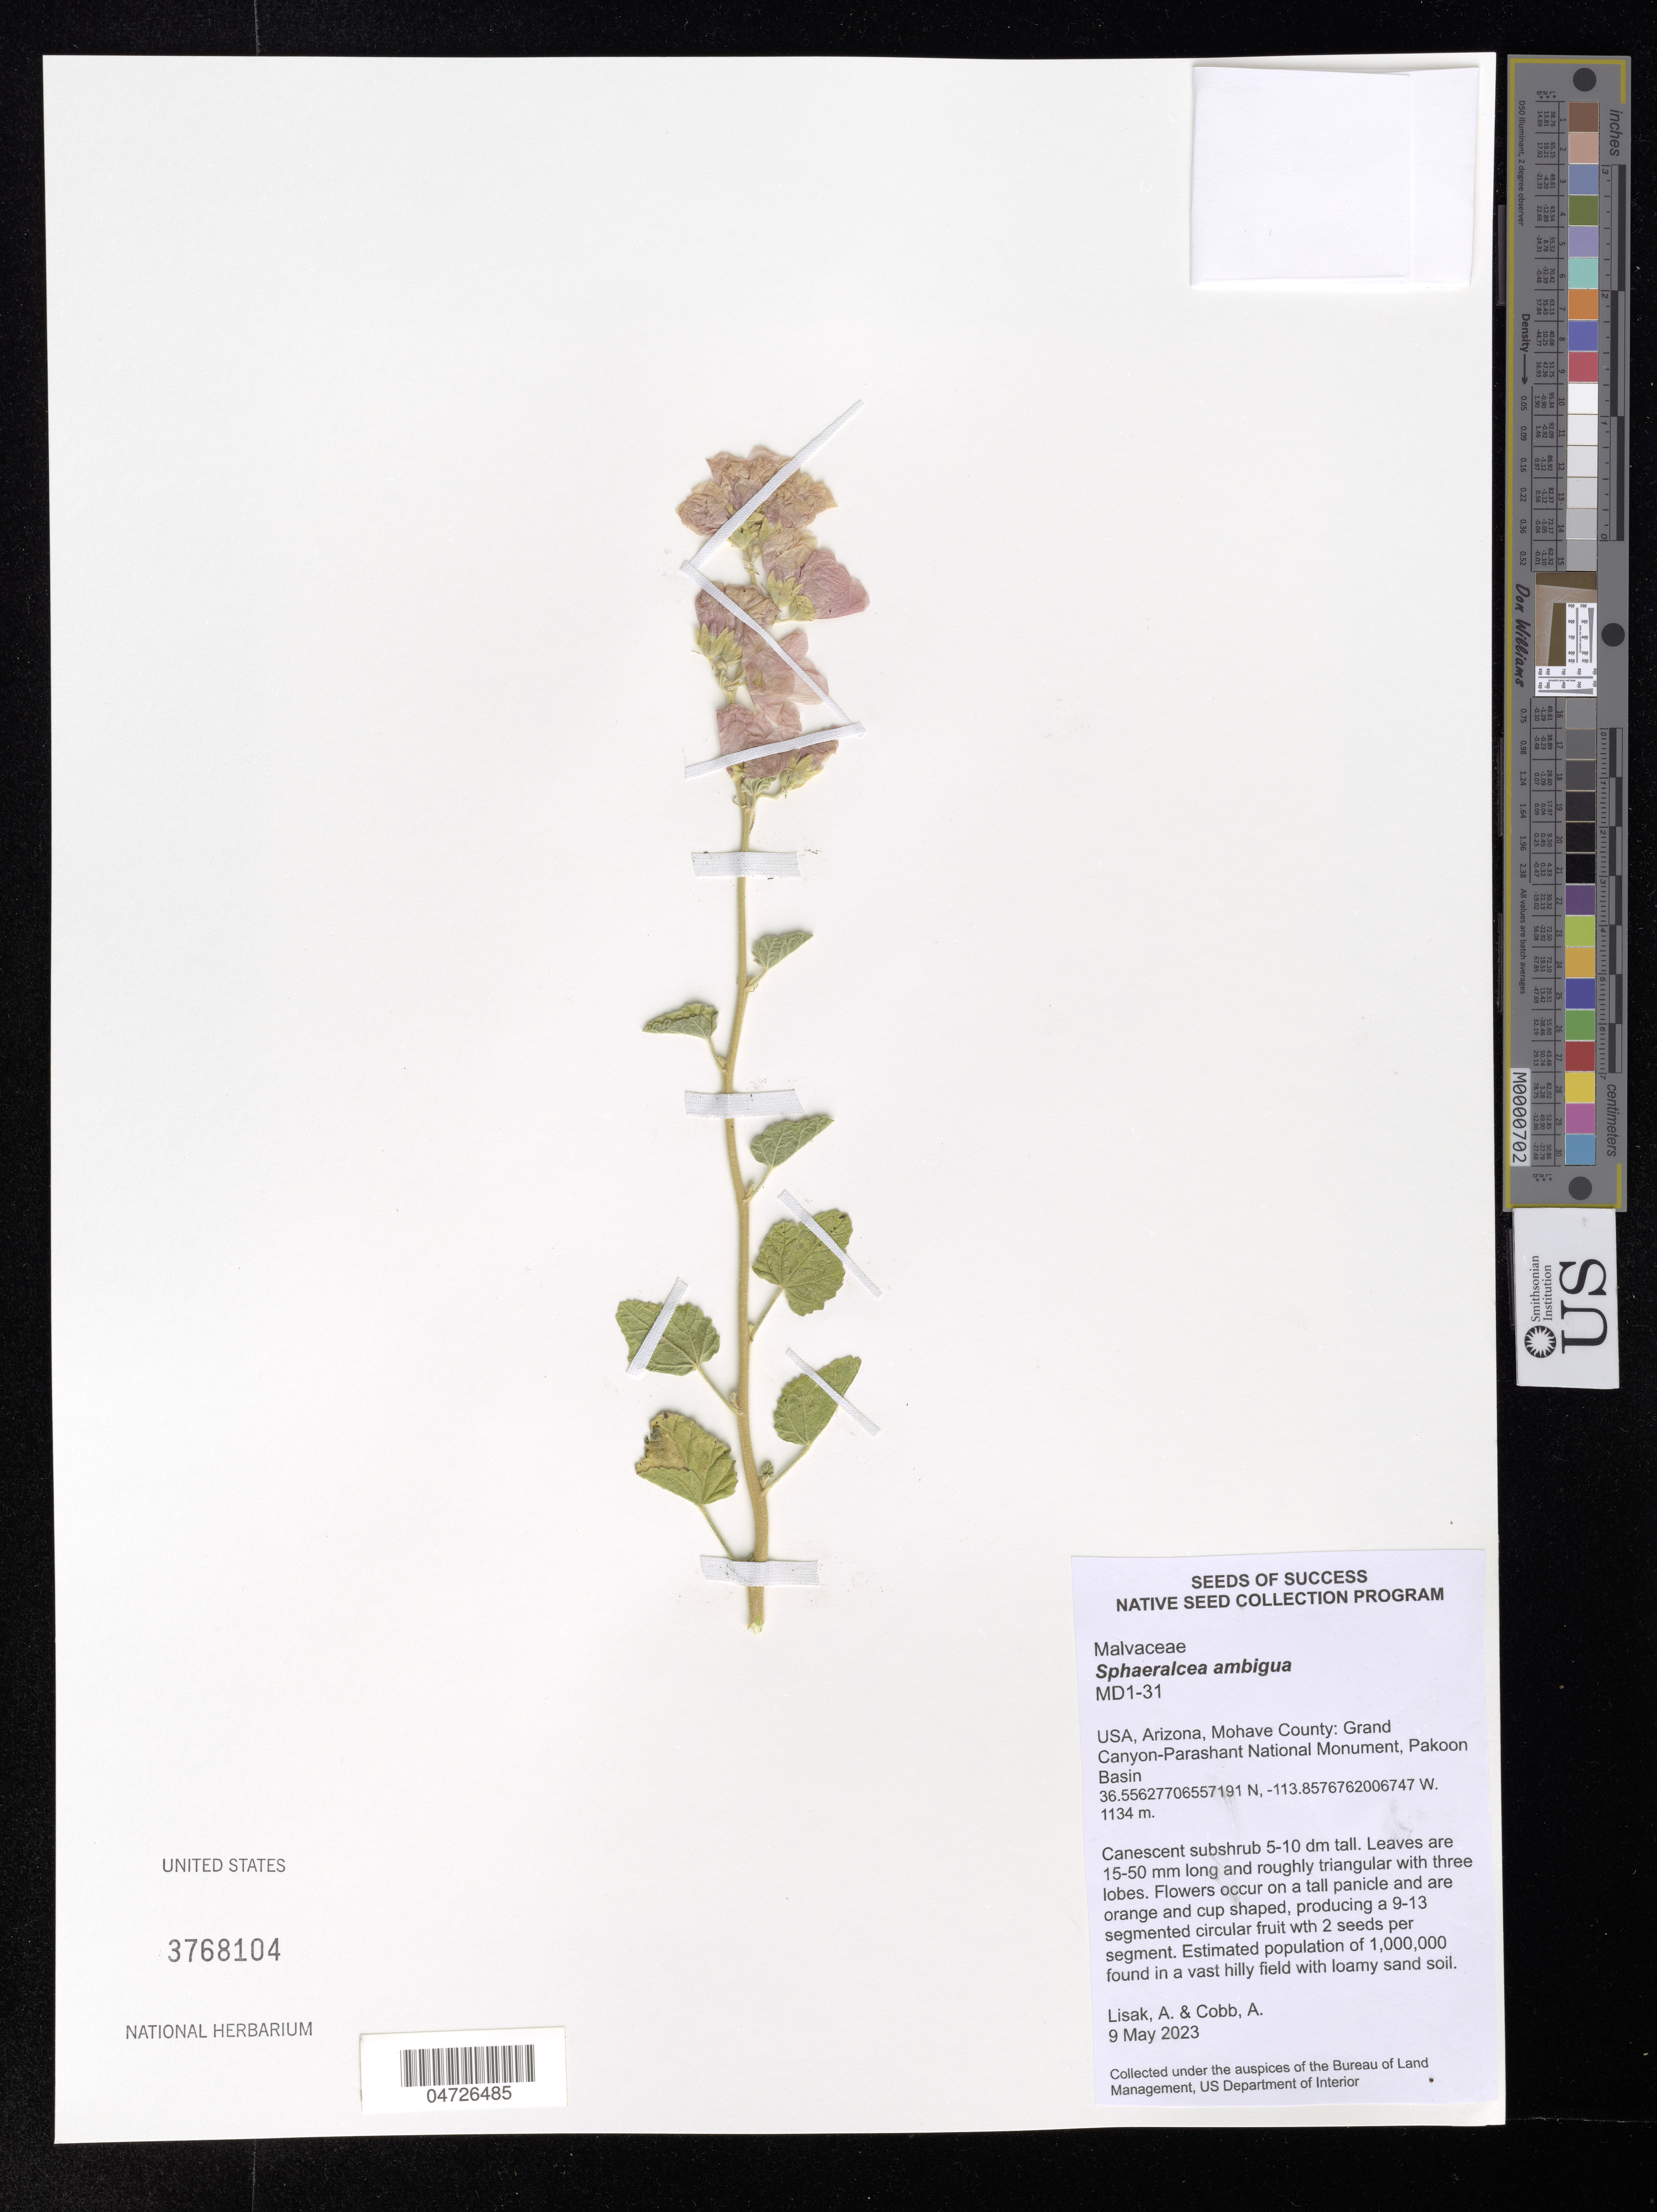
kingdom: Plantae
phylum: Tracheophyta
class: Magnoliopsida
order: Malvales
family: Malvaceae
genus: Sphaeralcea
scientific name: Sphaeralcea ambigua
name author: A. Gray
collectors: A. Lisak & A. Cobb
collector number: MD1-31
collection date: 2023-05-09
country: United States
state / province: Arizona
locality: Mohave County: Grand Canyon-Parashant National Monument, Pakoon Basin.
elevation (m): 1134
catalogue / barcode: US 3768104